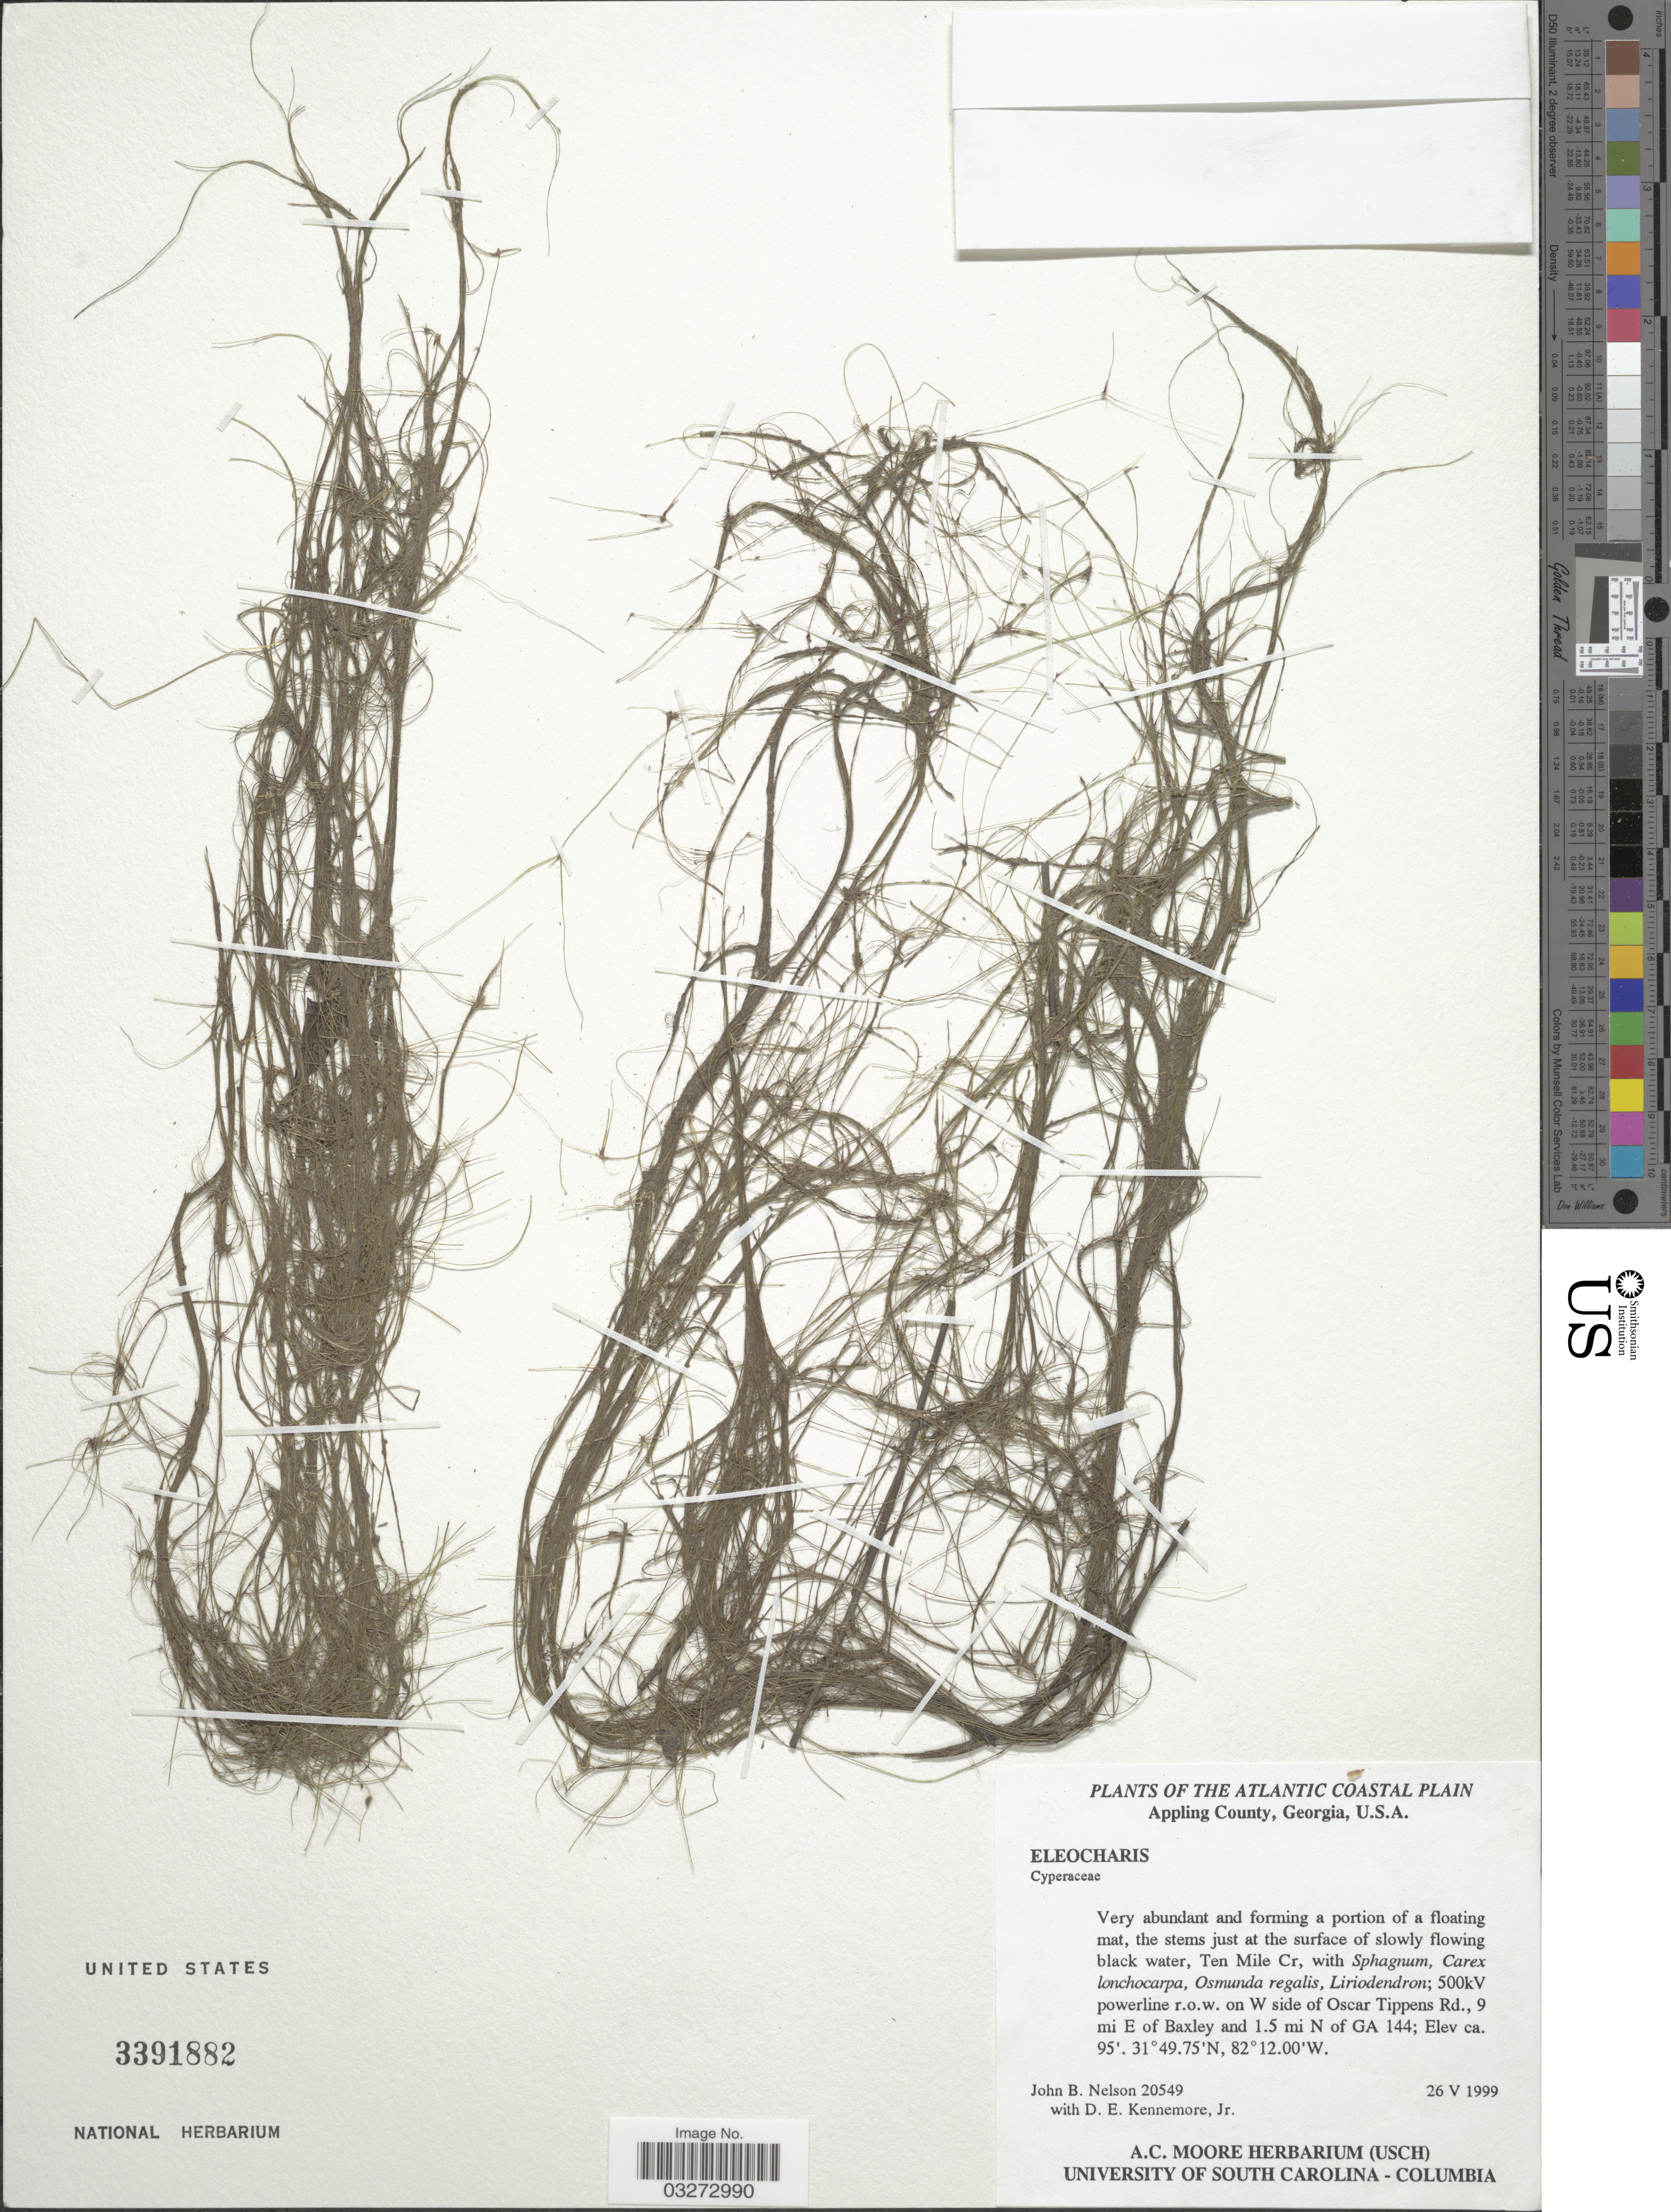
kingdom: Plantae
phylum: Tracheophyta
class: Liliopsida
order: Poales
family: Cyperaceae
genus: Eleocharis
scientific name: Eleocharis sp.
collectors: J. Nelson & D. Kennemore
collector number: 20549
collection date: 1999-05-26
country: United States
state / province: Georgia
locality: The Atlantic Coastal Plain. Appling County, Ten Mile Cr, 500 kV powerline r.o.w. on W side of Oscar Tippens Rd., 9 mi E of Baxley and 1.5 mi N of GA 144.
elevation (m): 29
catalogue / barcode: US 3391882